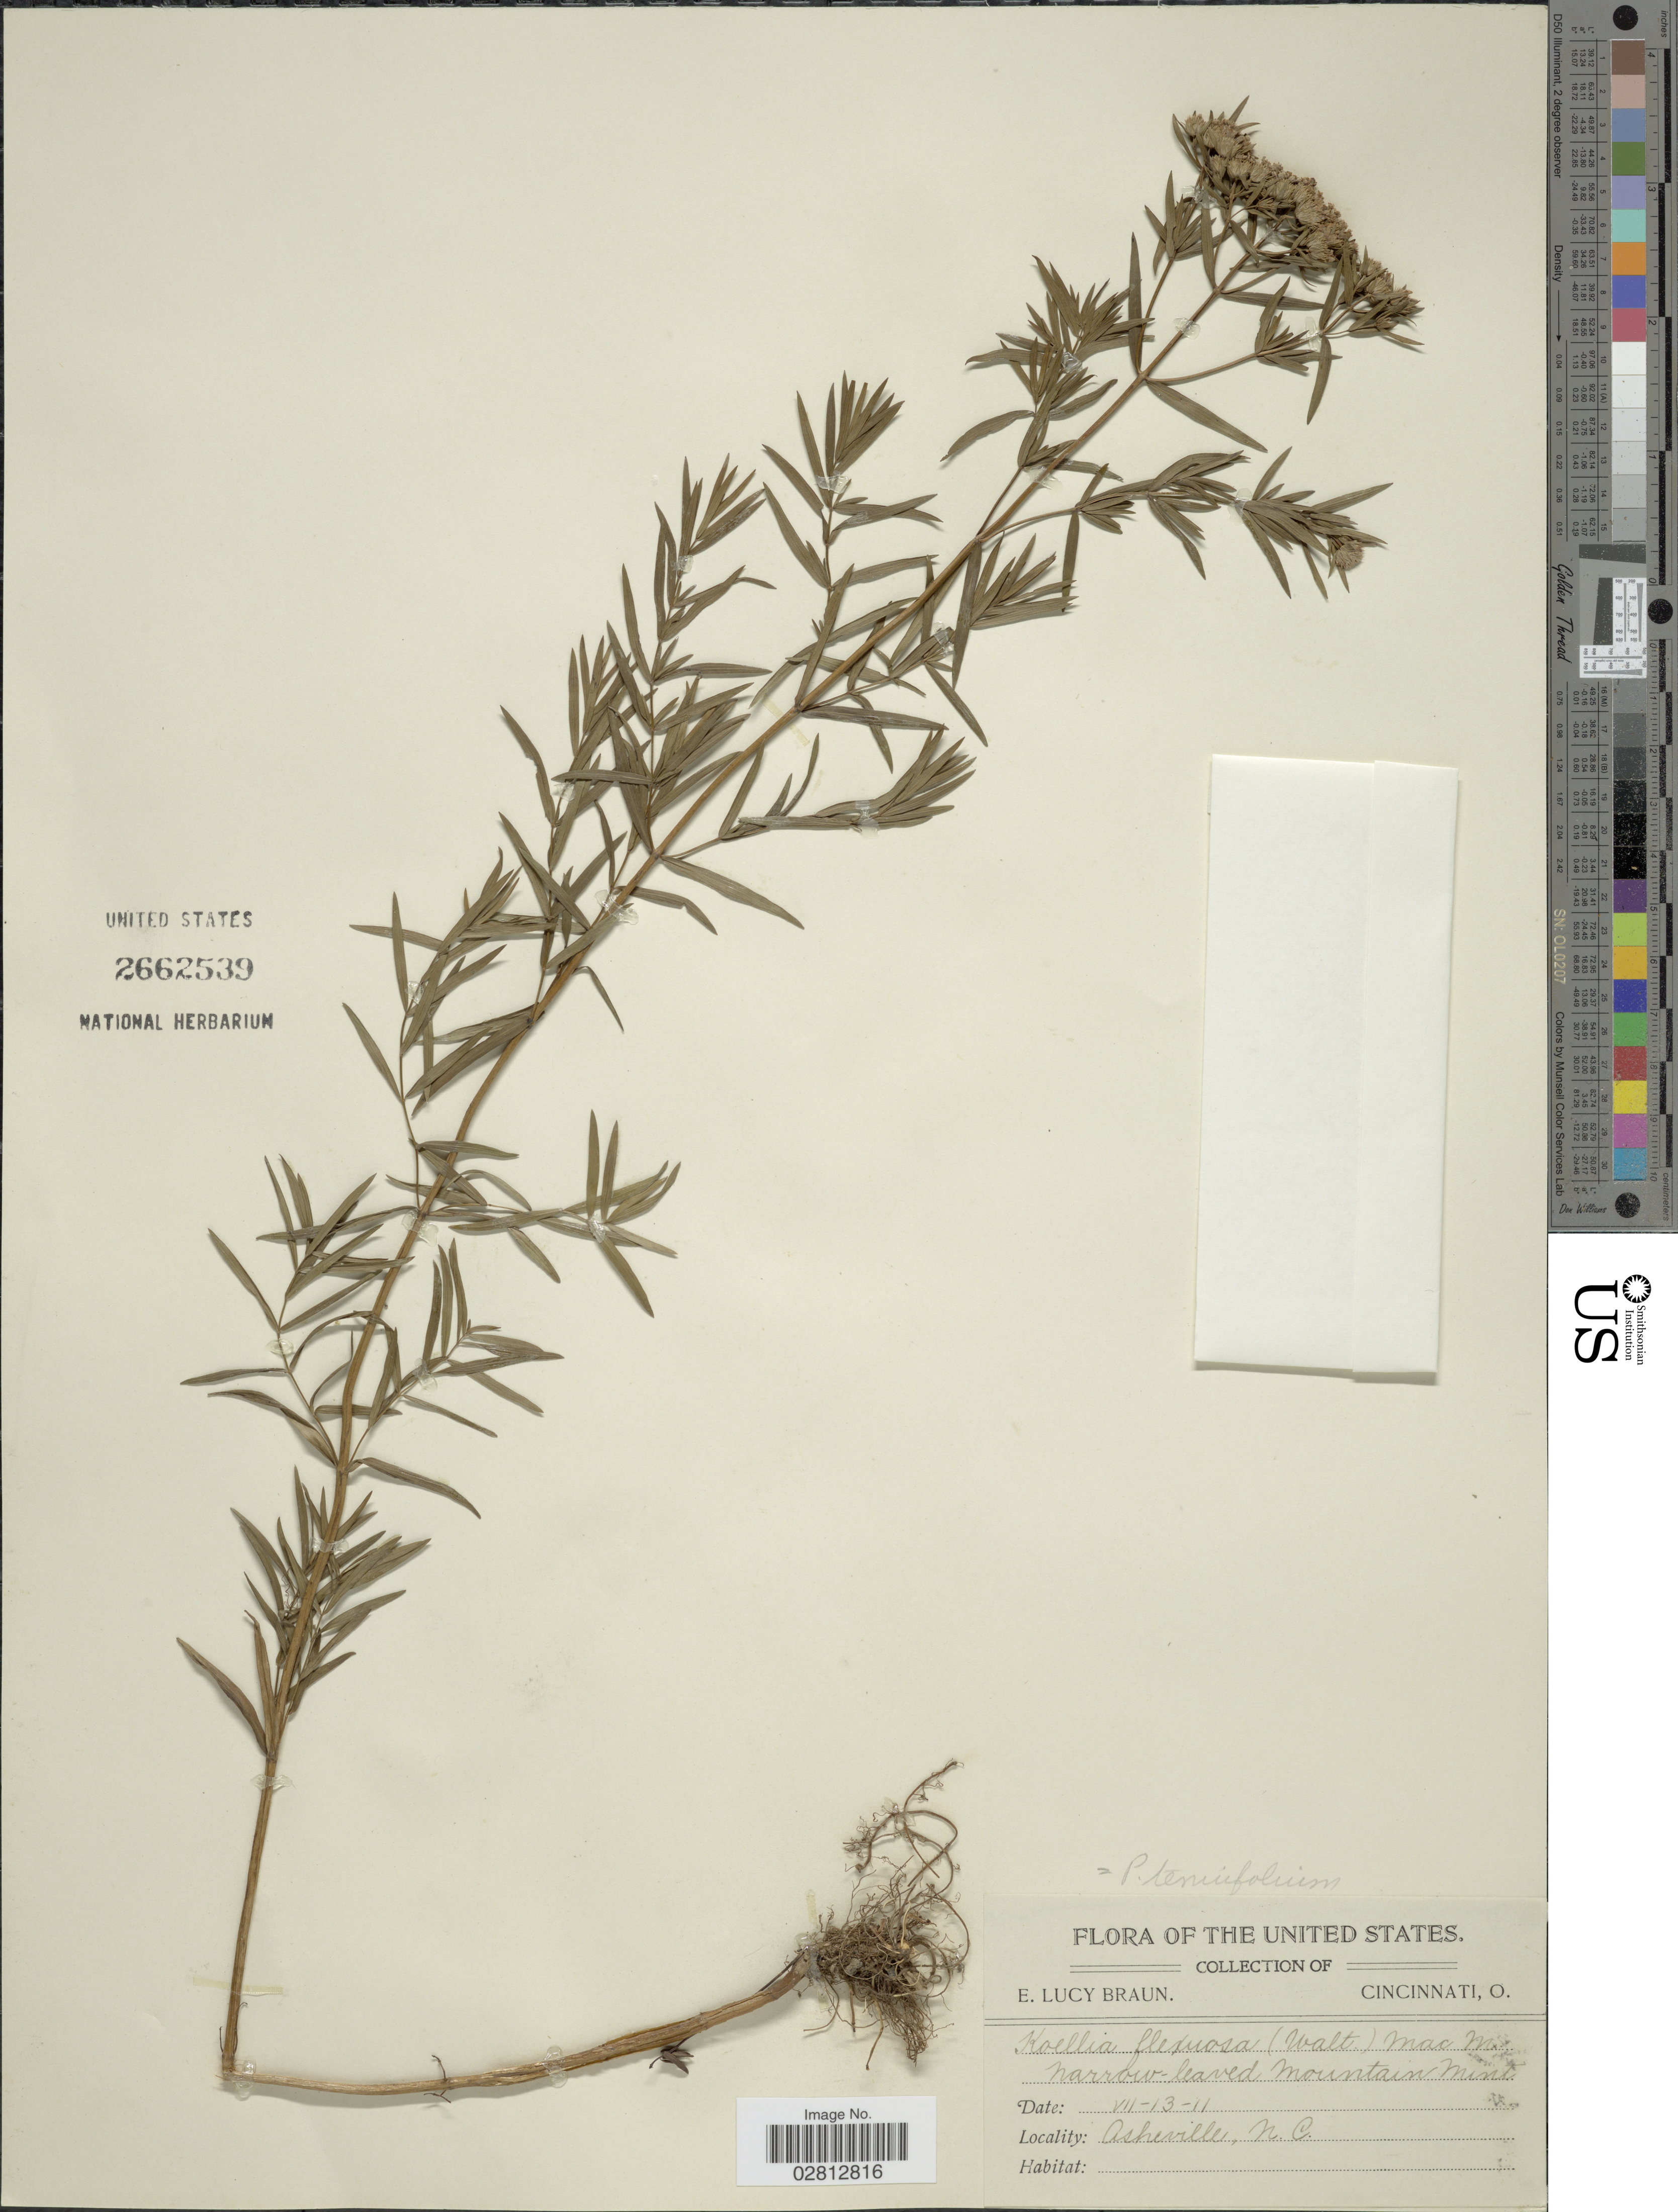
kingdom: Plantae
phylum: Tracheophyta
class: Magnoliopsida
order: Lamiales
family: Lamiaceae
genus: Pycnanthemum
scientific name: Pycnanthemum tenuifolium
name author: Schrad.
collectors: E. L. Braun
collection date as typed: Transcribed d/m/y: 13/7/11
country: United States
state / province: North Carolina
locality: Asheville.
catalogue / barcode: US 2662539